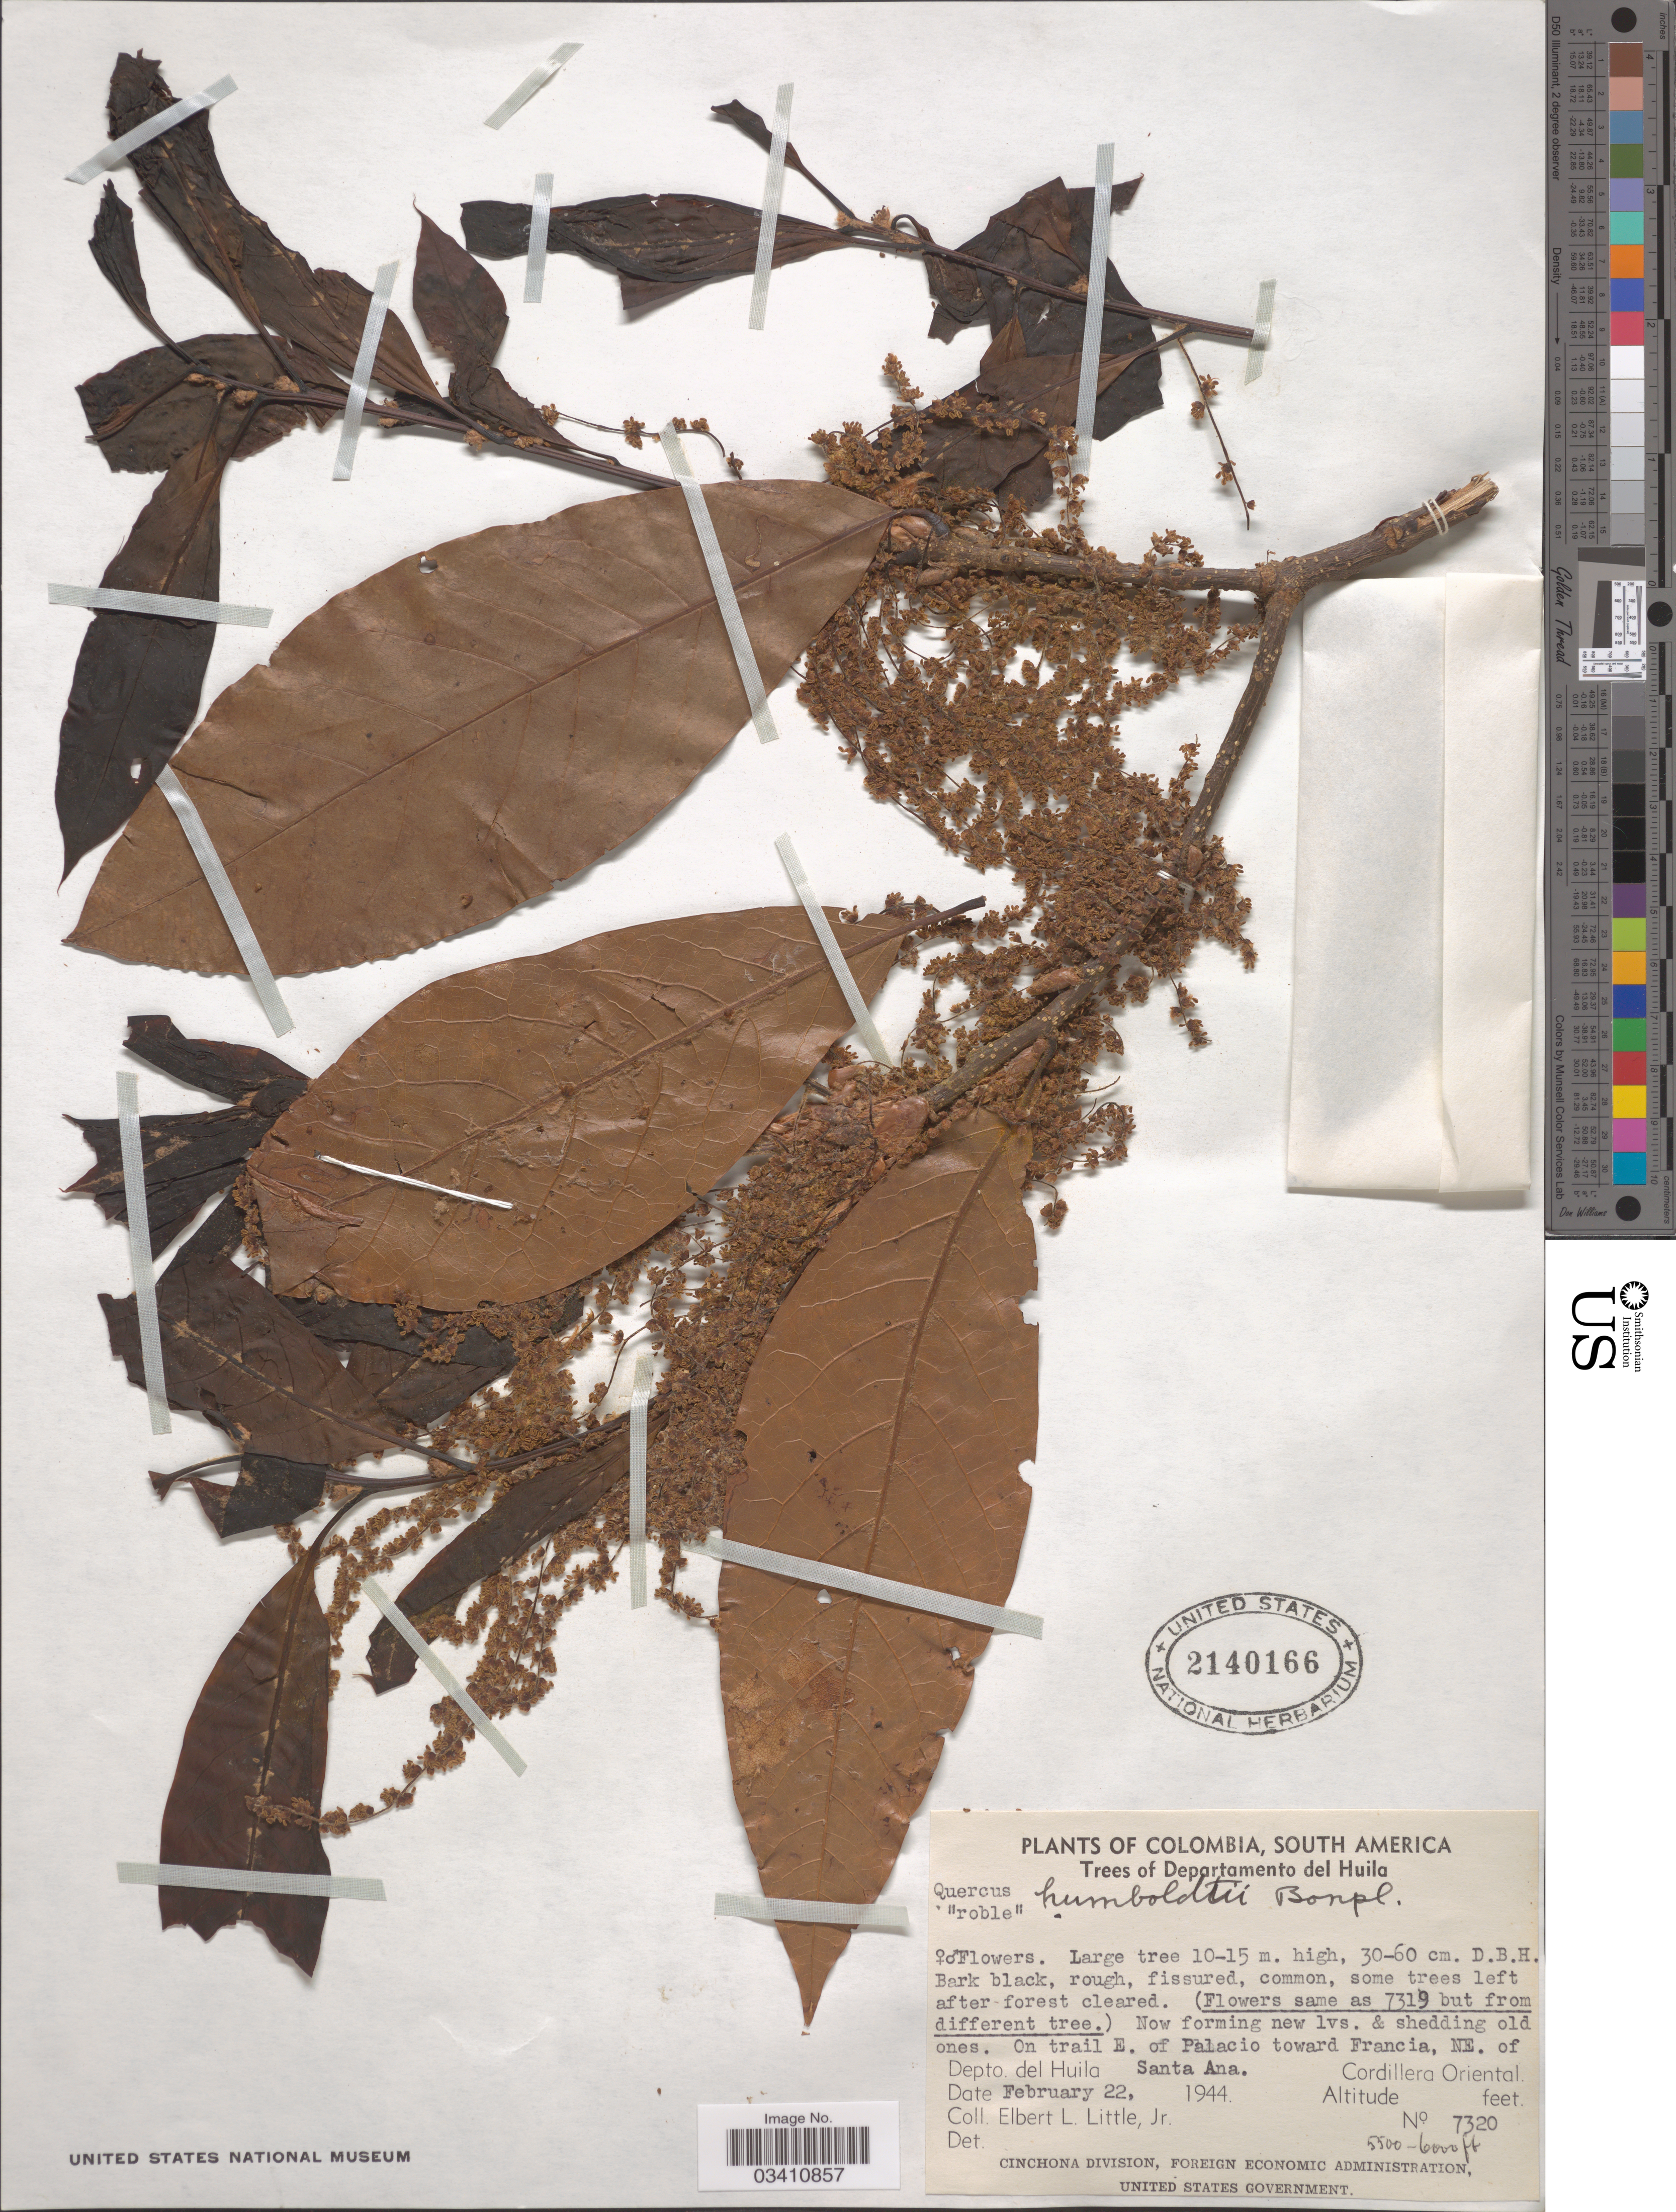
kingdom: Plantae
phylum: Tracheophyta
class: Magnoliopsida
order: Fagales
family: Fagaceae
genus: Quercus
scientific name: Quercus humboldtii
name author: Bonpl.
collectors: E. L. Little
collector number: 7320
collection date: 1944-02-22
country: Colombia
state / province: Huila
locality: Departamento del Huila. On trail E. of Palacio toward Francia, NE. of Santa Ana. Cordillera Oriental.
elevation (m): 1676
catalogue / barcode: US 2140166